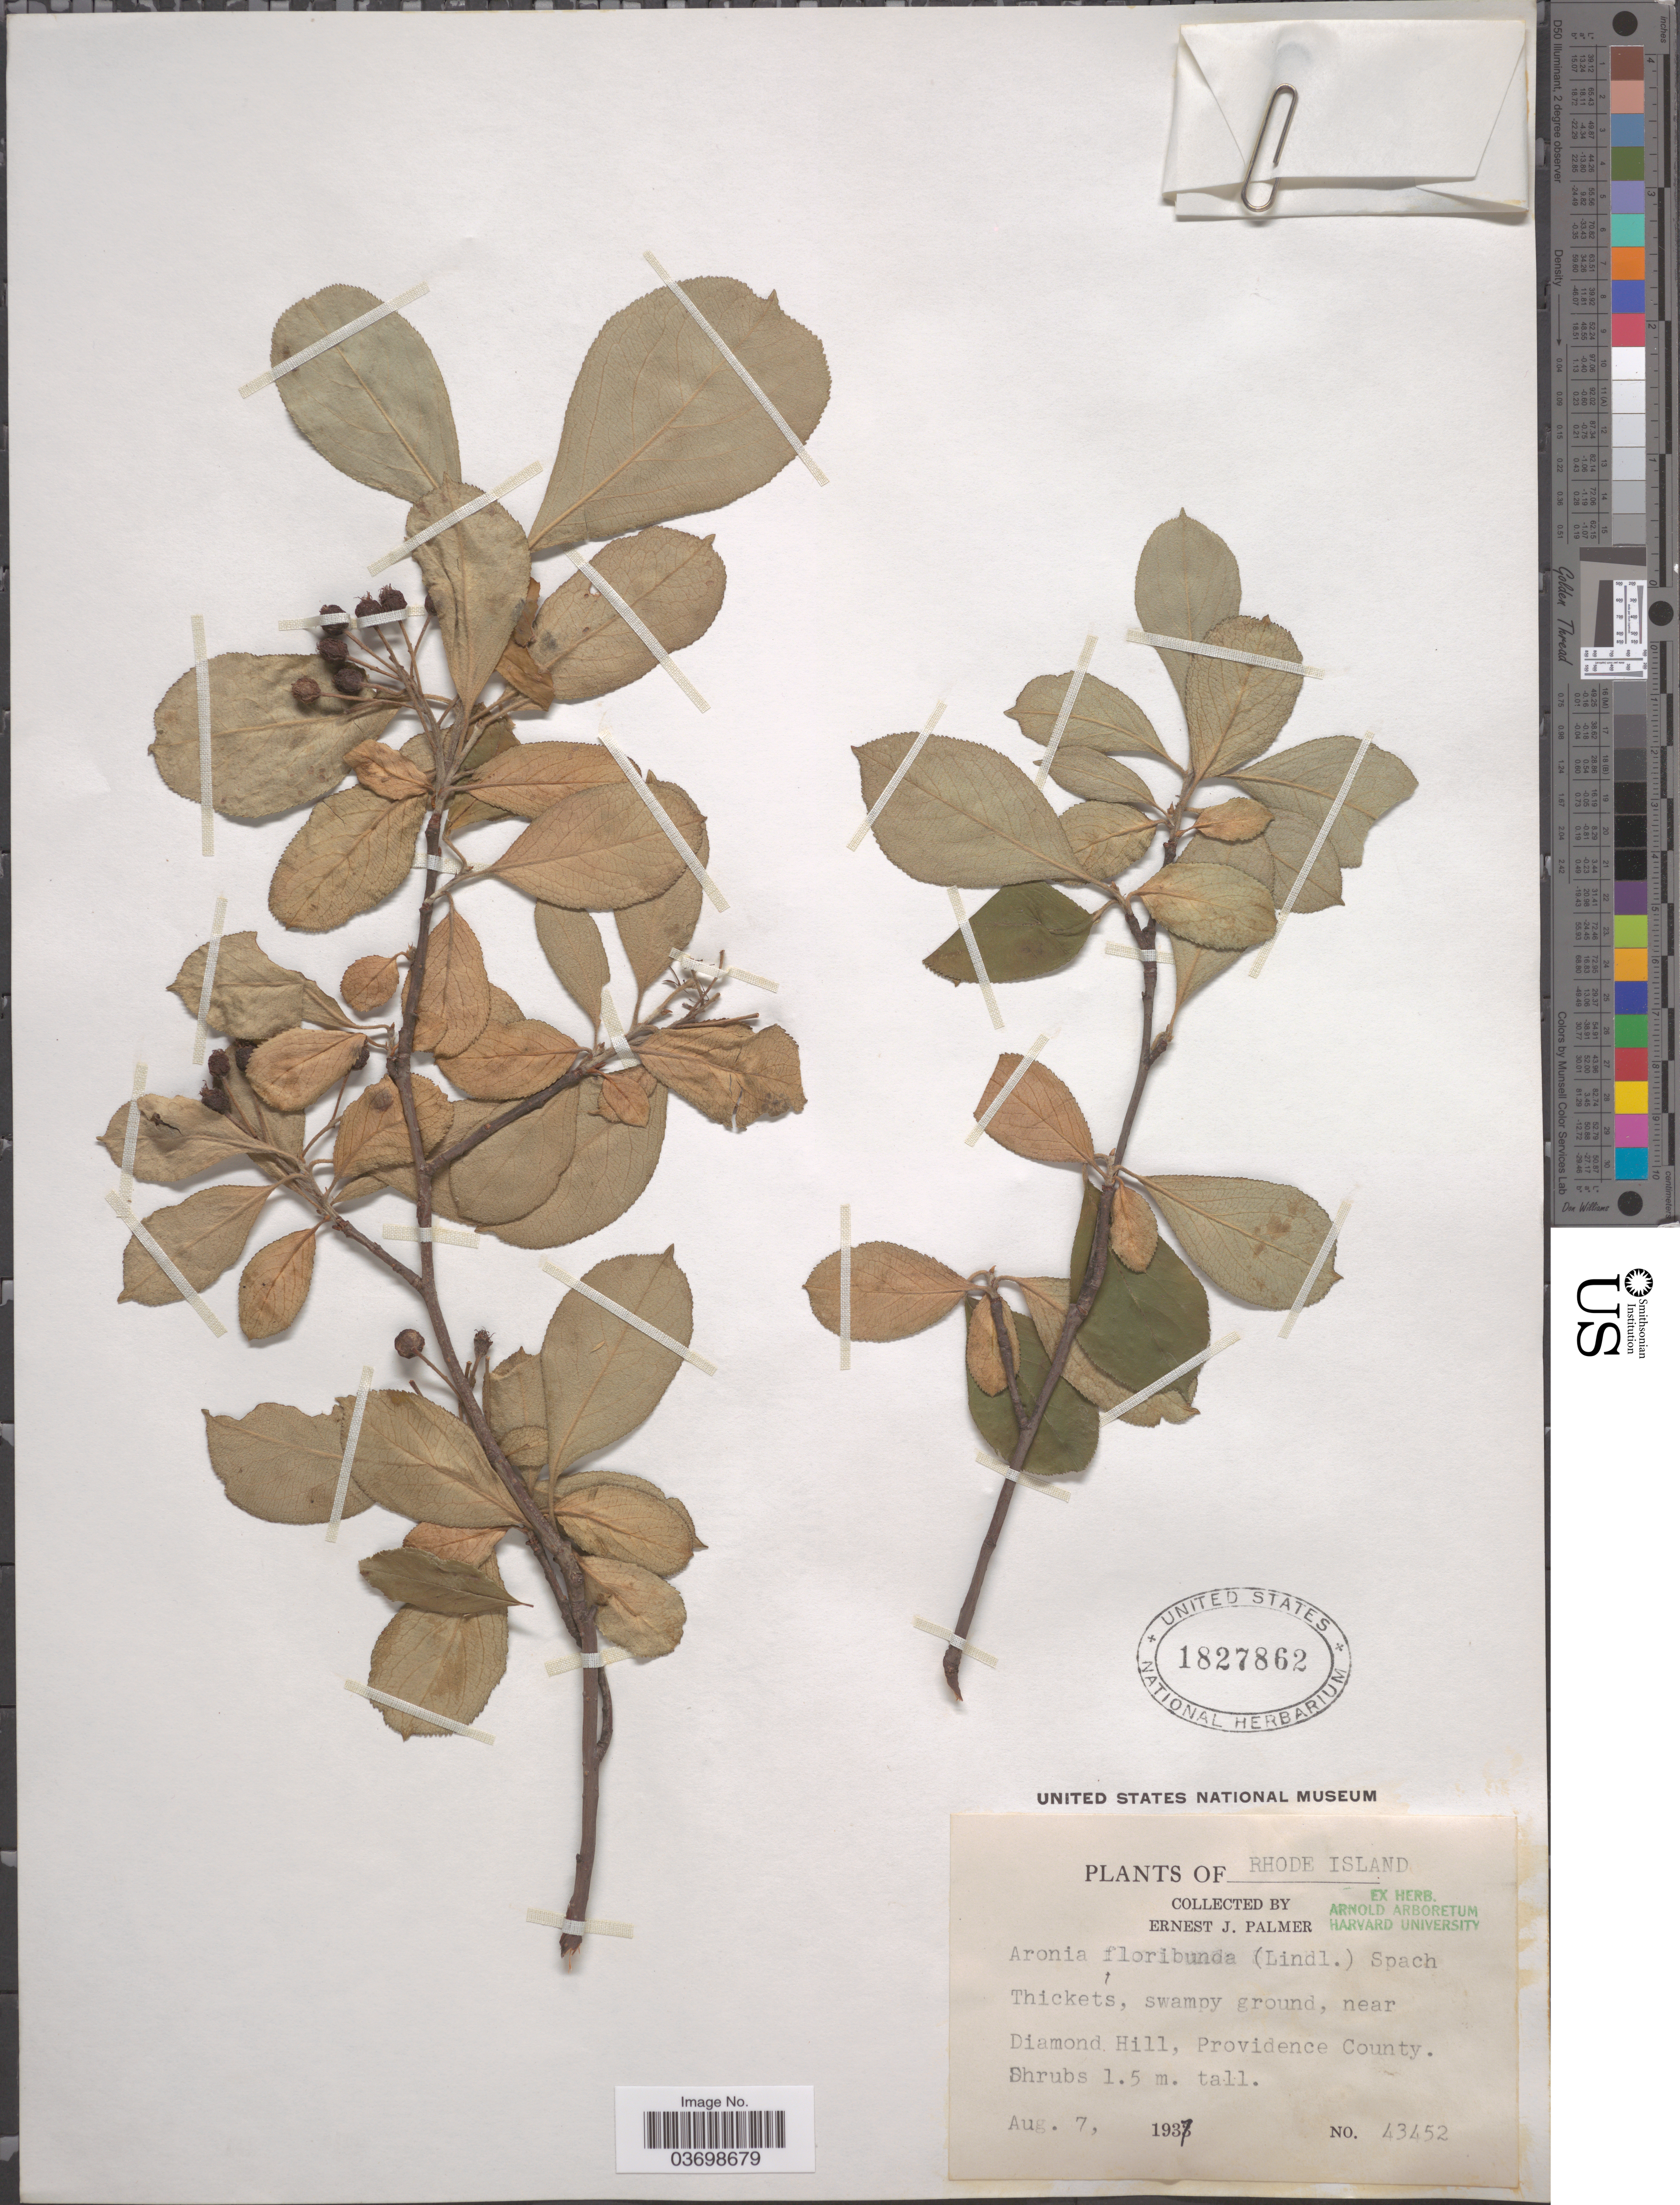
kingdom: Plantae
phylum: Tracheophyta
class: Magnoliopsida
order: Rosales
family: Rosaceae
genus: Aronia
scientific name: Aronia arbutifolia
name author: (L.) Pers.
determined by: Strong, M. T., (US), Smithsonian Institution - National Museum of Natural History (UNITED STATES)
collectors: E. J. Palmer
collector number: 43452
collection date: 1937-08-07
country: United States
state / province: Rhode Island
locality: Near Diamond Hill, Providence County.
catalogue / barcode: US 1827862